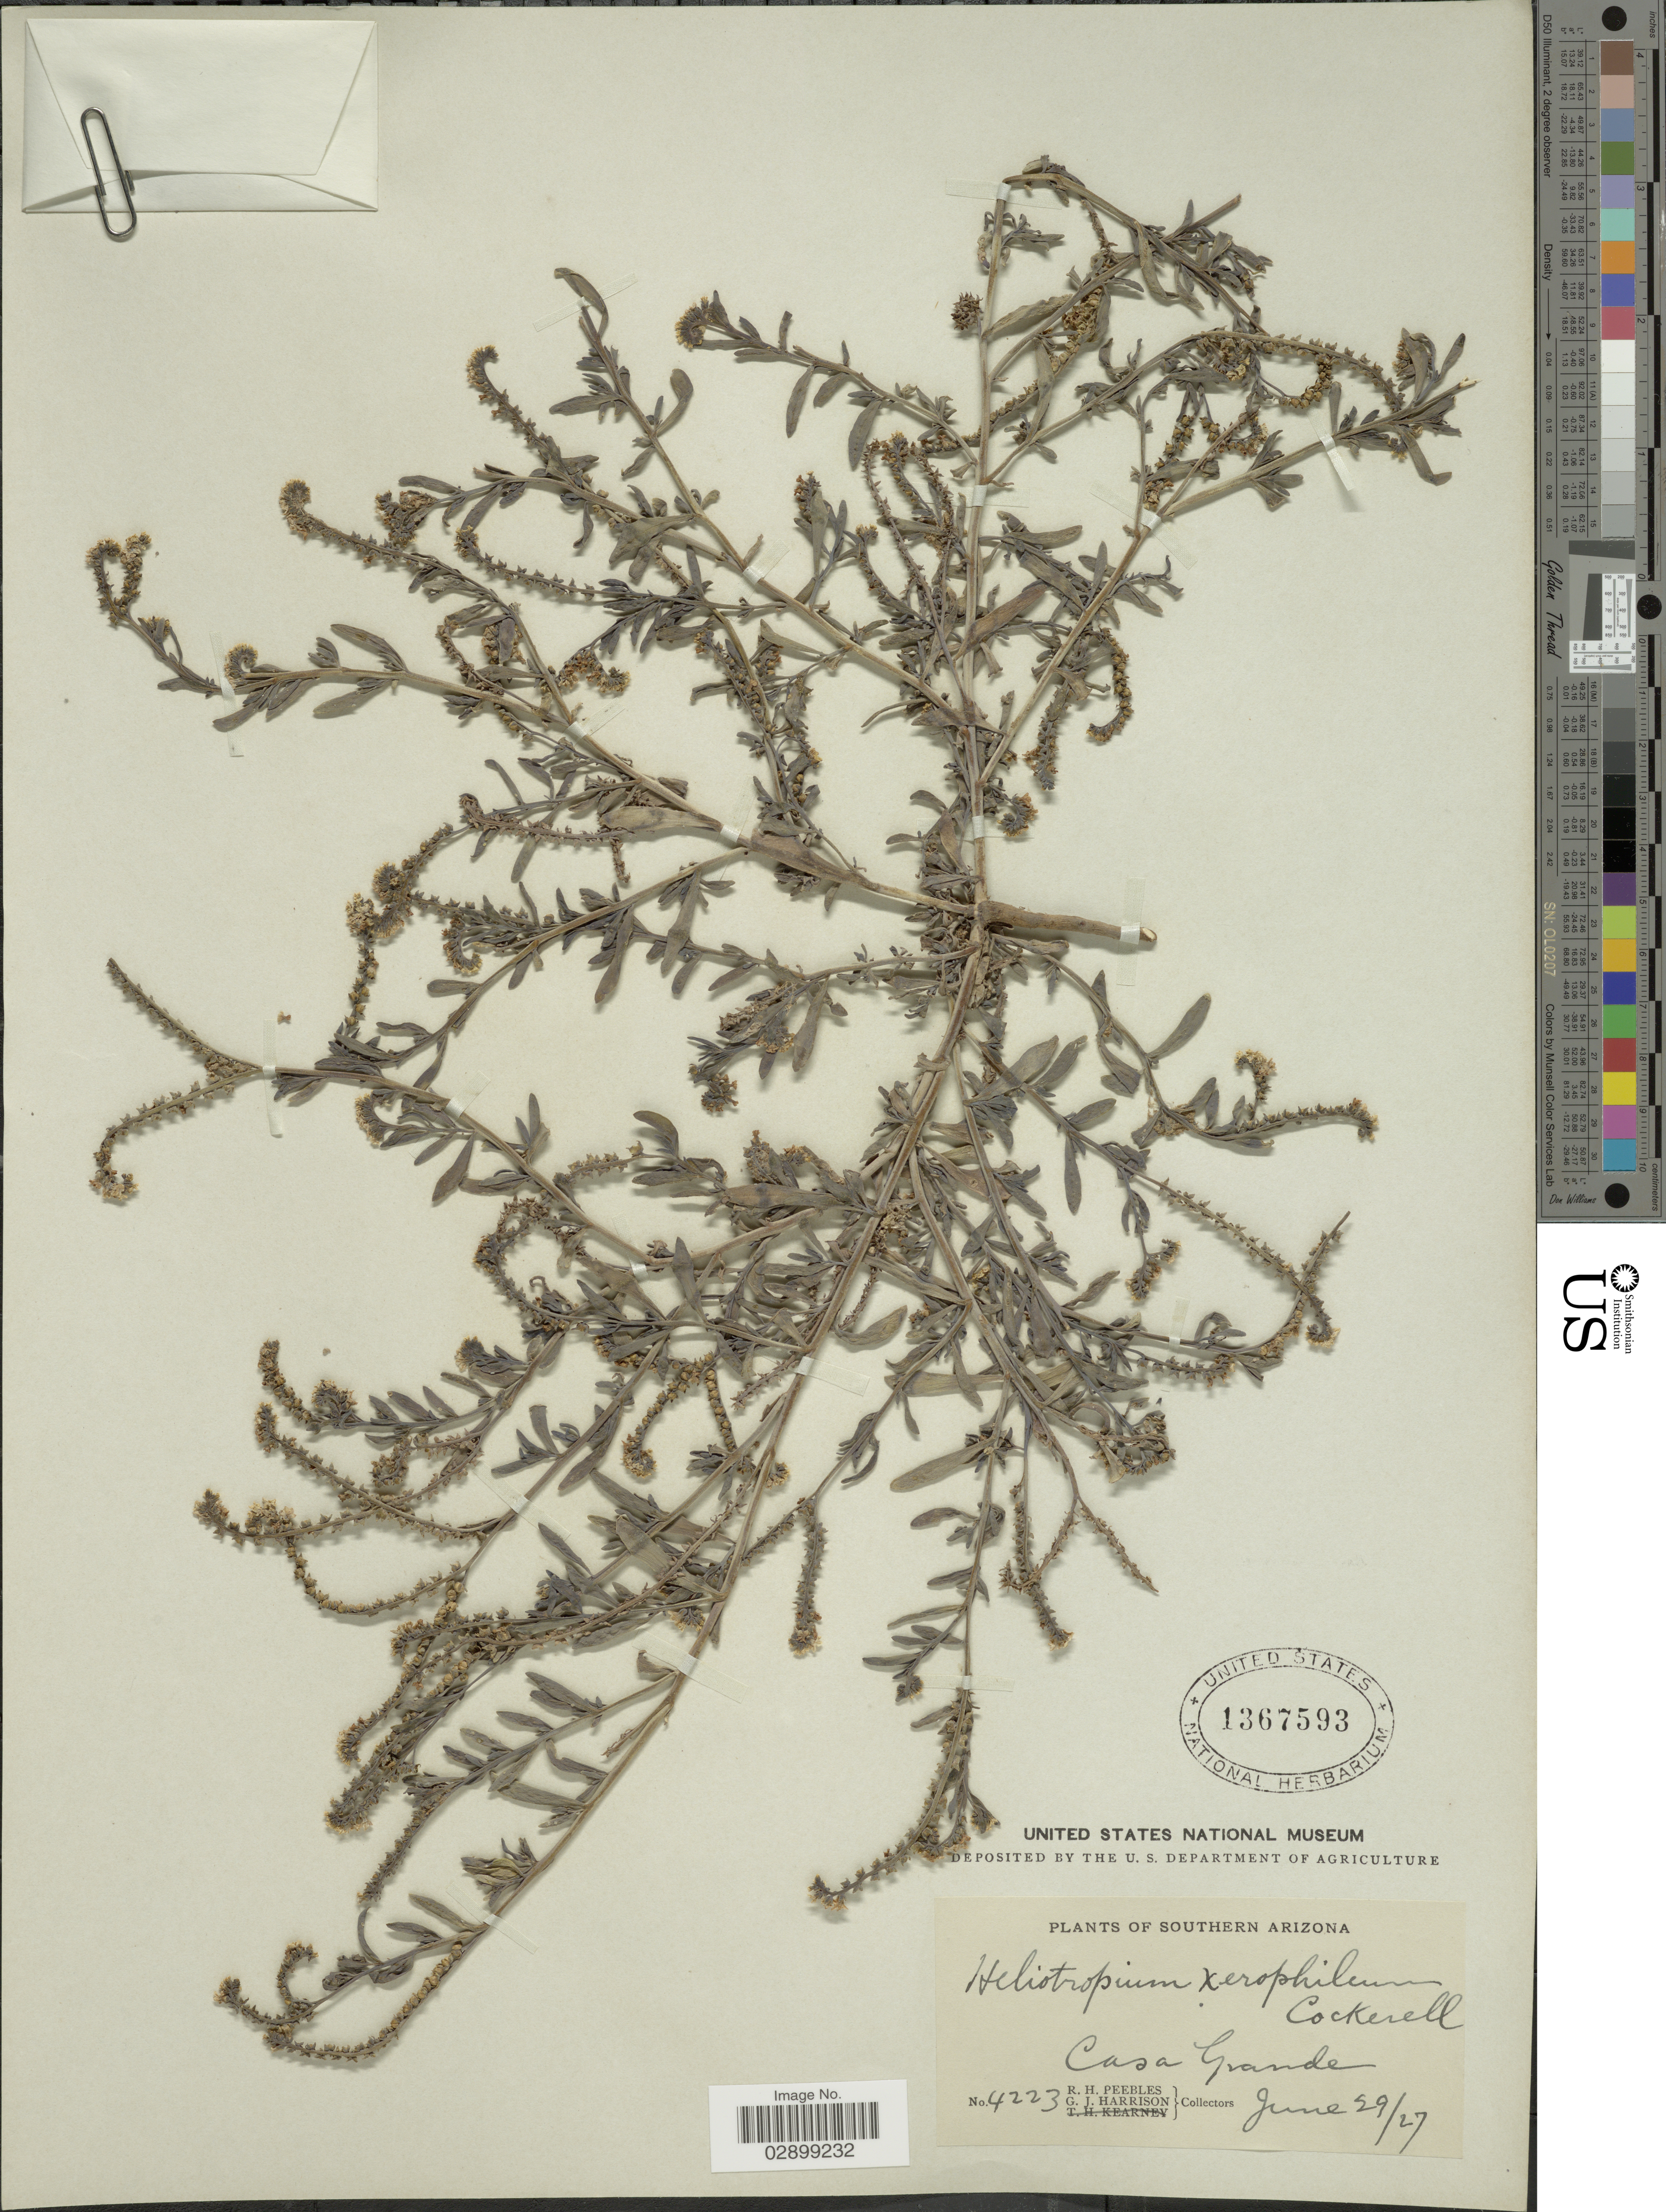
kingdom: Plantae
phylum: Tracheophyta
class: Magnoliopsida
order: Boraginales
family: Heliotropiaceae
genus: Heliotropium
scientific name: Heliotropium sp.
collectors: R. H. Peebles & G. J. Harrison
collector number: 4223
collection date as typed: Transcribed d/m/y: 29/6/27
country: United States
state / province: Arizona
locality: Southern Arizona. Casa Grande.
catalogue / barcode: US 1367593